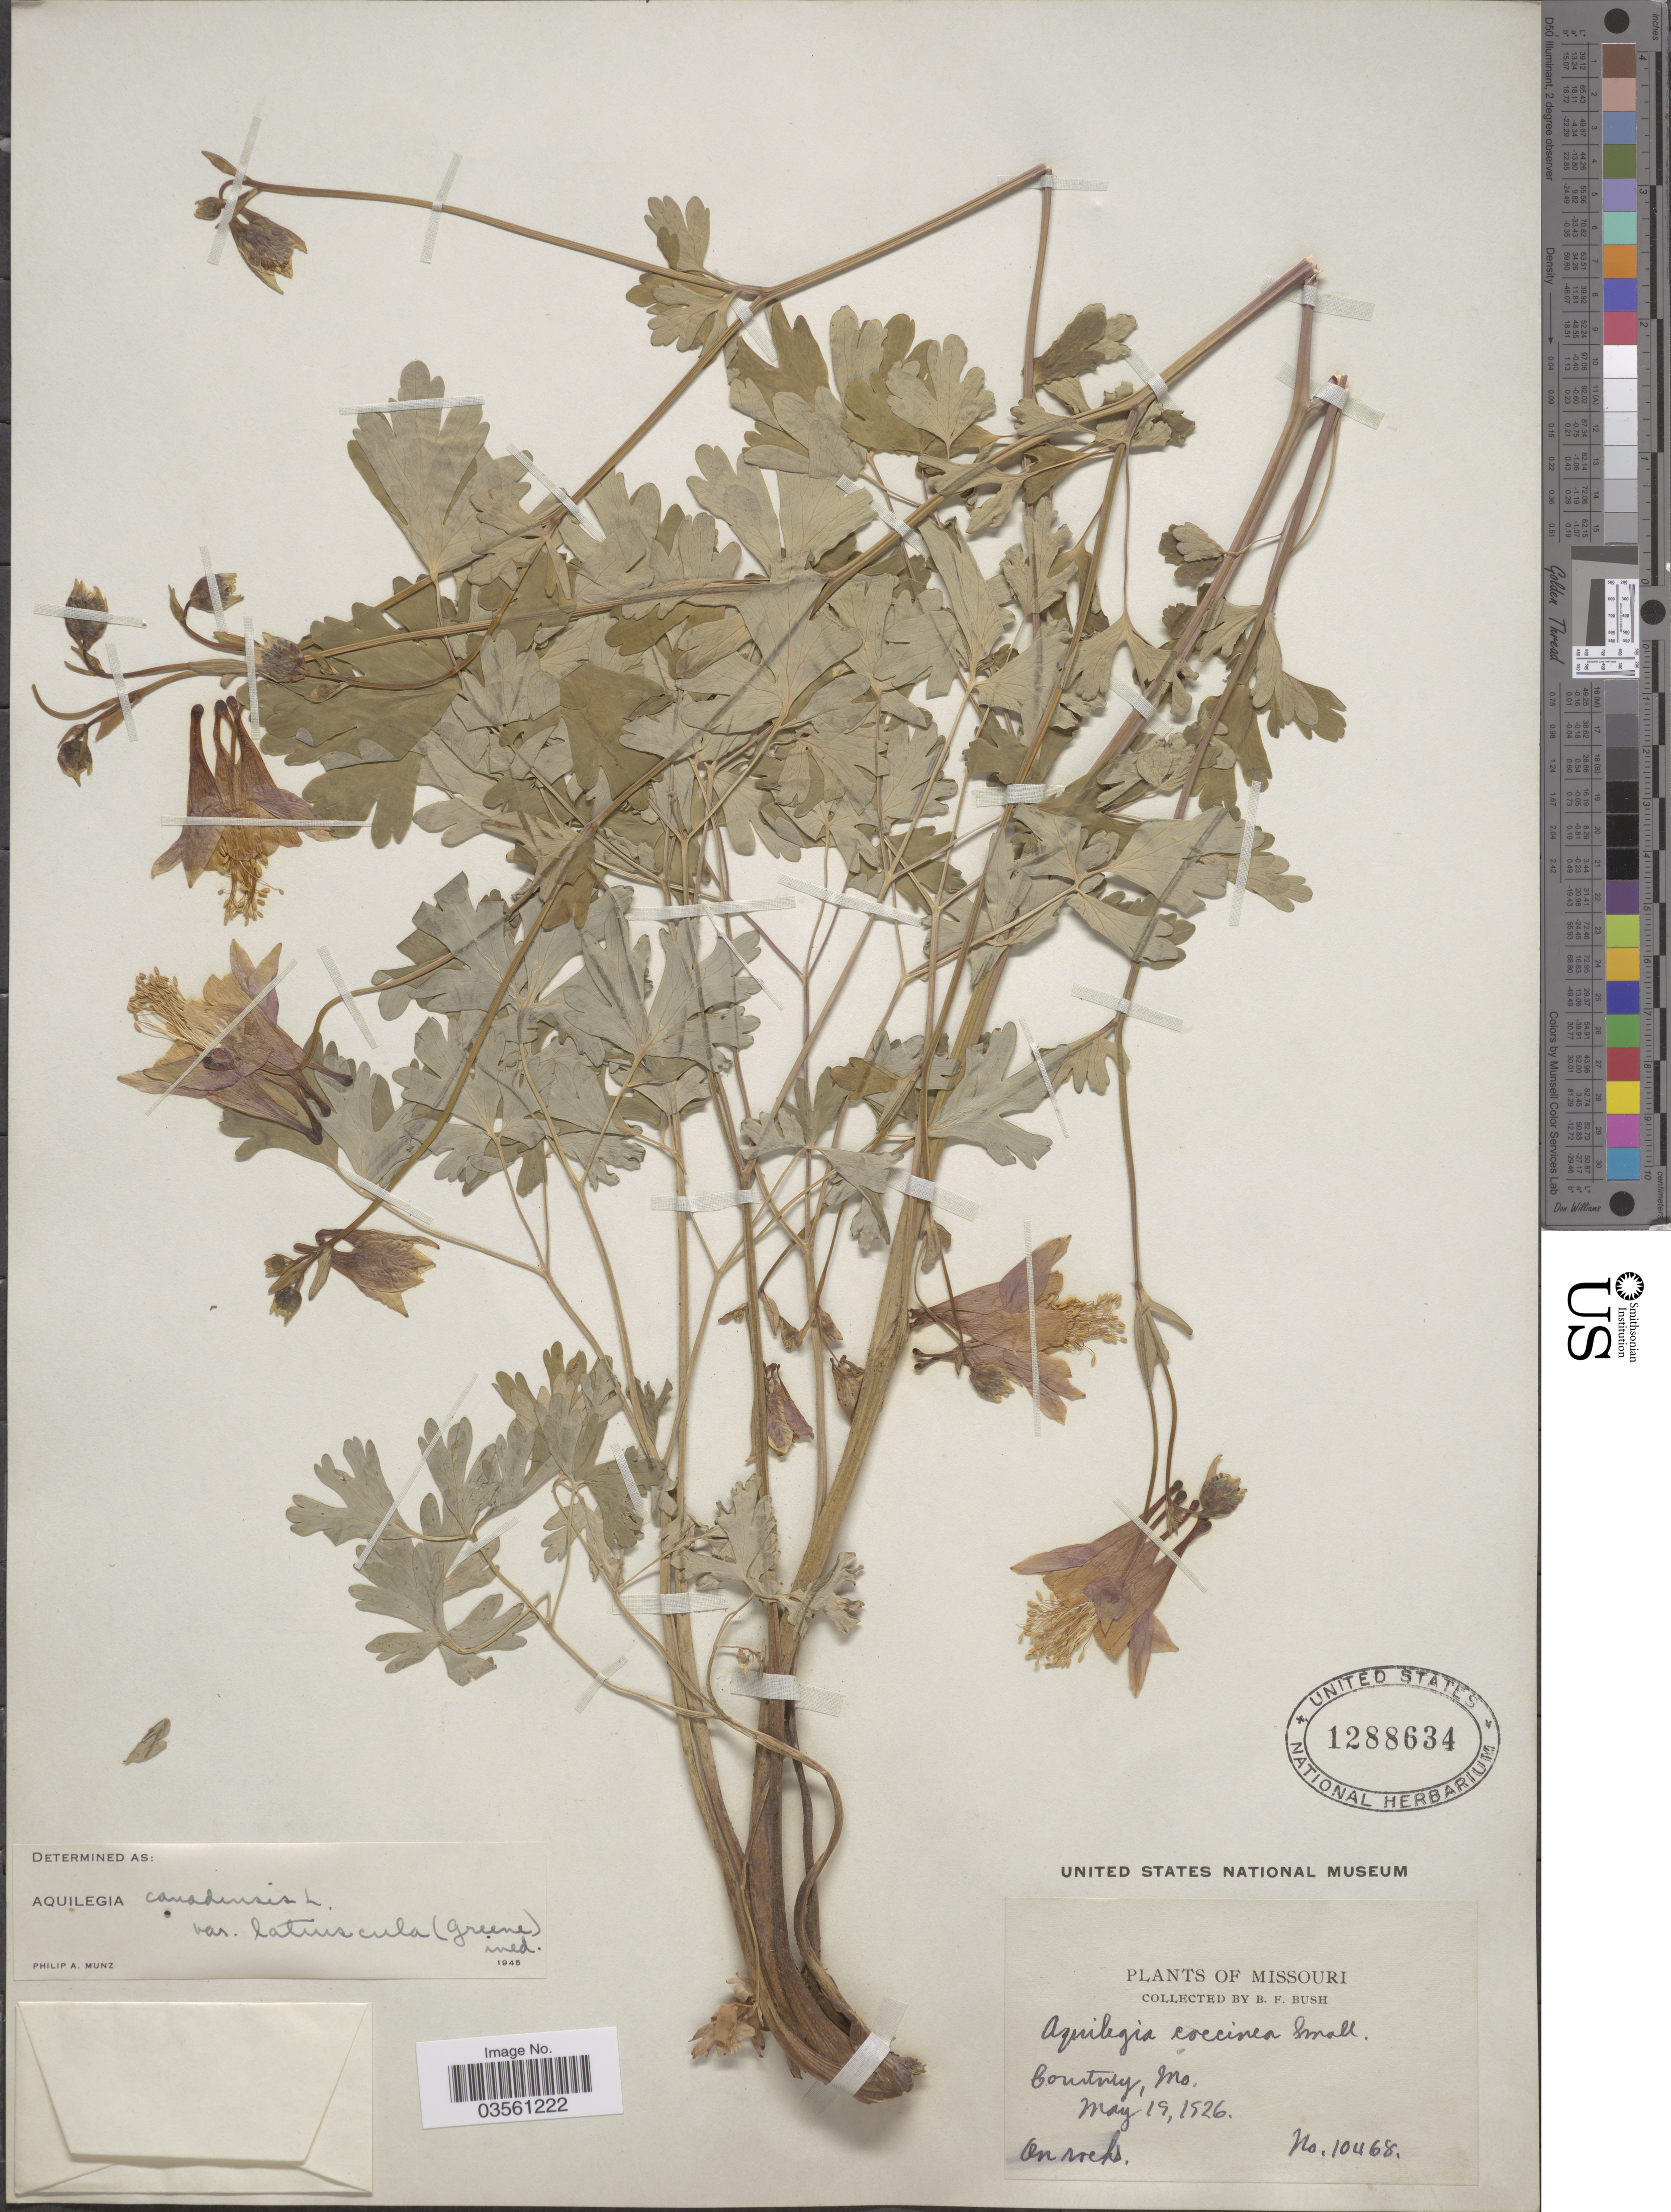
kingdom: Plantae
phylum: Tracheophyta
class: Magnoliopsida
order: Ranunculales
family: Ranunculaceae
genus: Aquilegia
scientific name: Aquilegia canadensis var. latiuscula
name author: (Greene) Munz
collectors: B. F. Bush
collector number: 10468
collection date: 1926-05-19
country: United States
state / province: Missouri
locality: Courtney.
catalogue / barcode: US 1288634